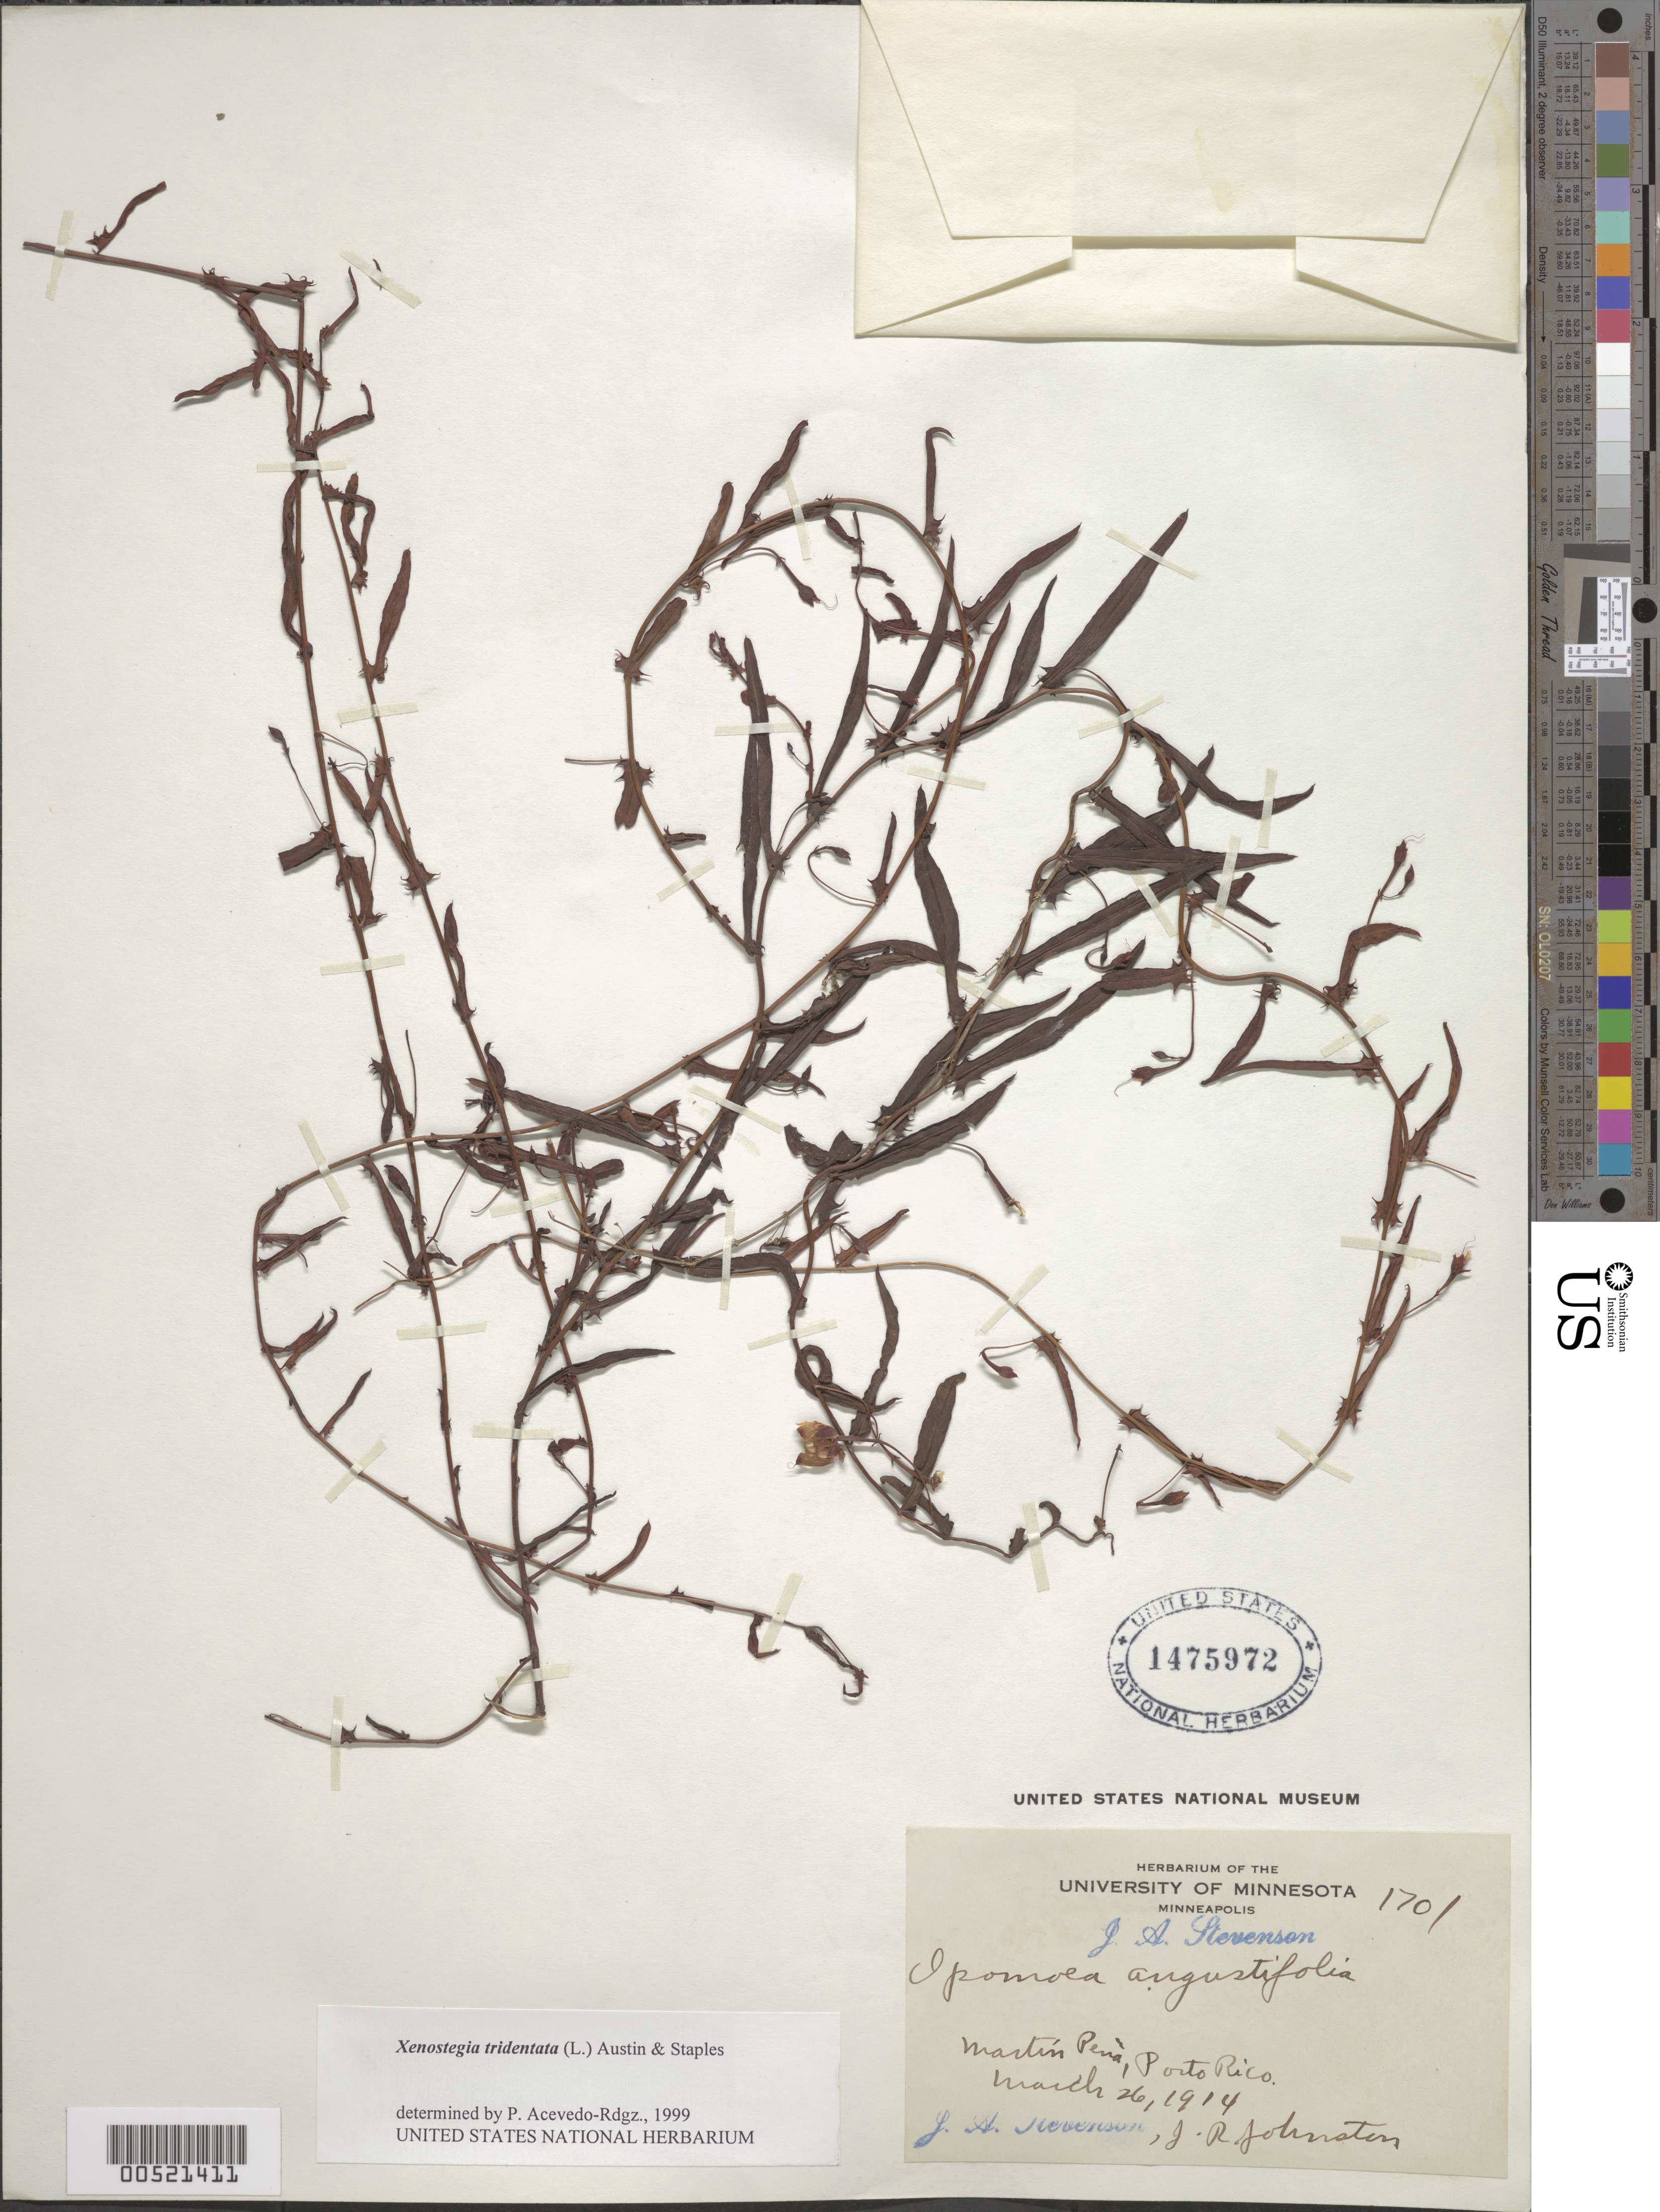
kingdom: Plantae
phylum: Tracheophyta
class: Magnoliopsida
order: Solanales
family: Convolvulaceae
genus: Xenostegia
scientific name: Xenostegia tridentata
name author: (L.) D.F. Austin & Staples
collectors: J. Stevenson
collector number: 1701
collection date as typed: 26 Mar 1914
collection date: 1914-03-26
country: Puerto Rico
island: Greater Antilles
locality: Martin Pena.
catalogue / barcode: US 1475972